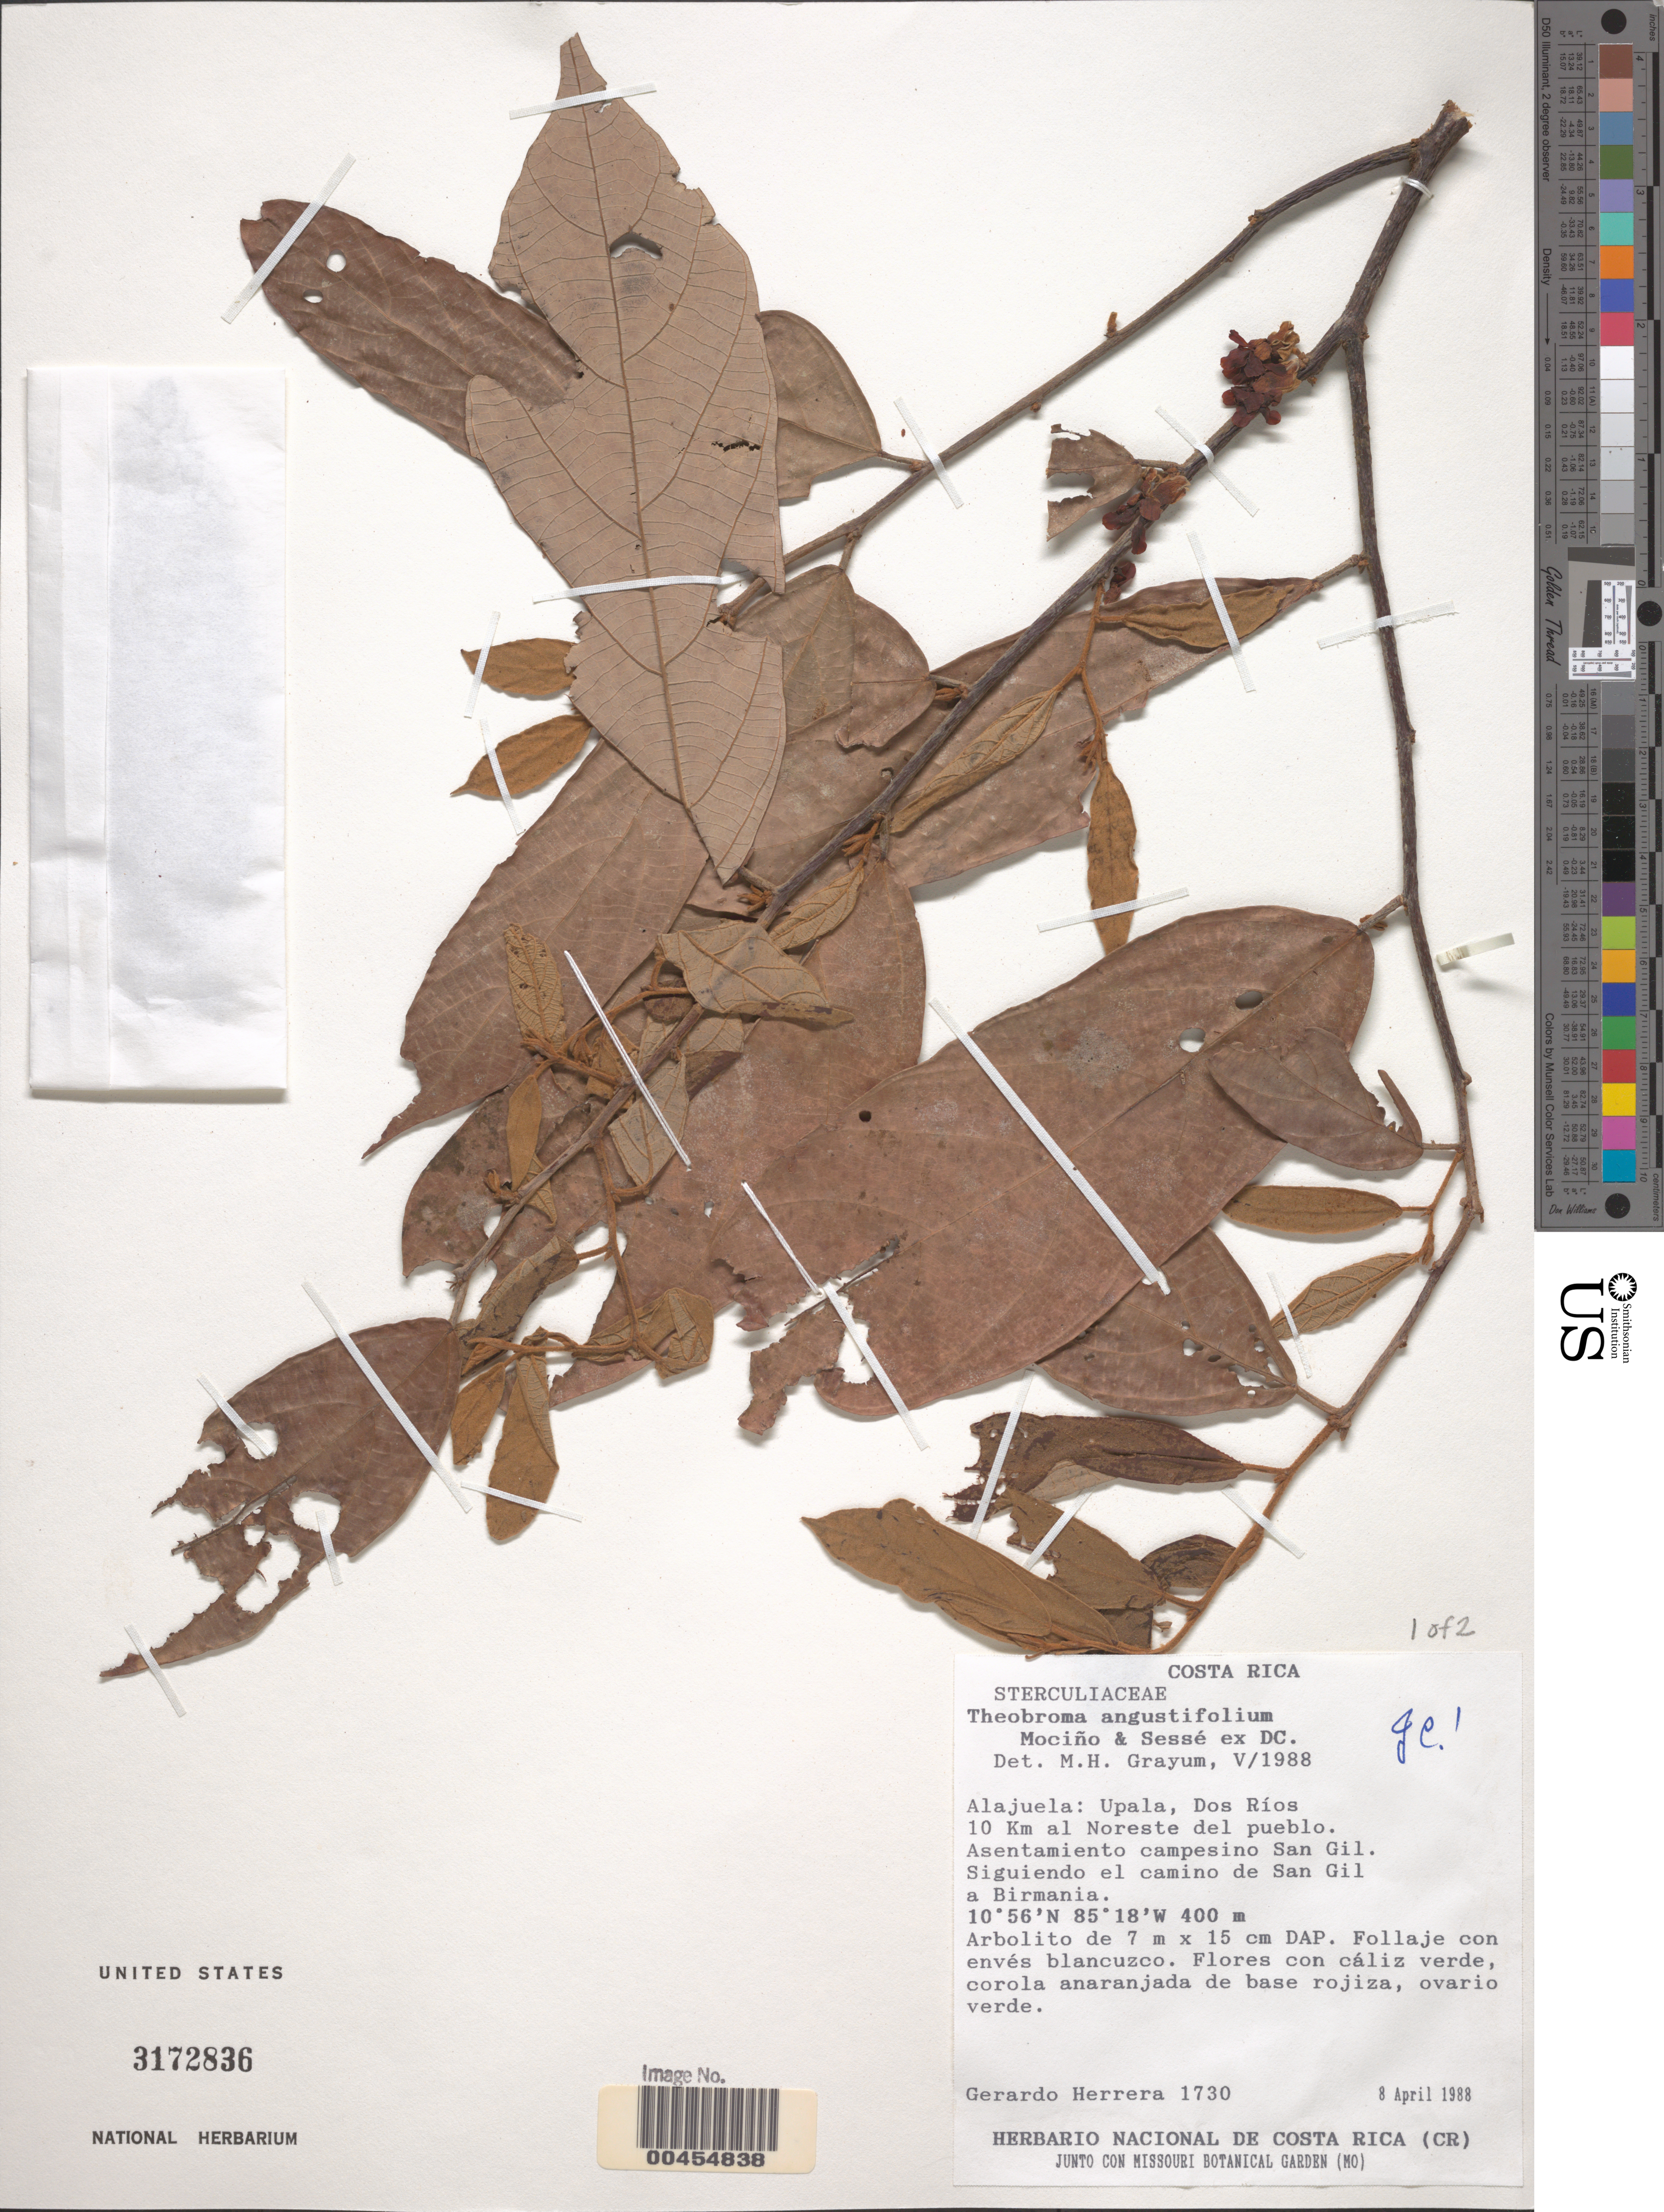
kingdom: Plantae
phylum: Tracheophyta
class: Magnoliopsida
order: Malvales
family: Malvaceae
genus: Theobroma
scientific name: Theobroma angustifolium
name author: DC.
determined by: Dorr, Laurence J., Curator (BOT), Smithsonian Institution - National Museum of Natural History (UNITED STATES)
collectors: G. Herrera Ch.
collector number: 1730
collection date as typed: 08 Apr 1988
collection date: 1988-04-08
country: Costa Rica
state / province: Alajuela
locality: Upala, Dos Ríos. 10 km NE del pueblo. Asentamiento campesino San Gil. Siguiendo el camino de San Gil a Birmania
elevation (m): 400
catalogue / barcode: US 3172836